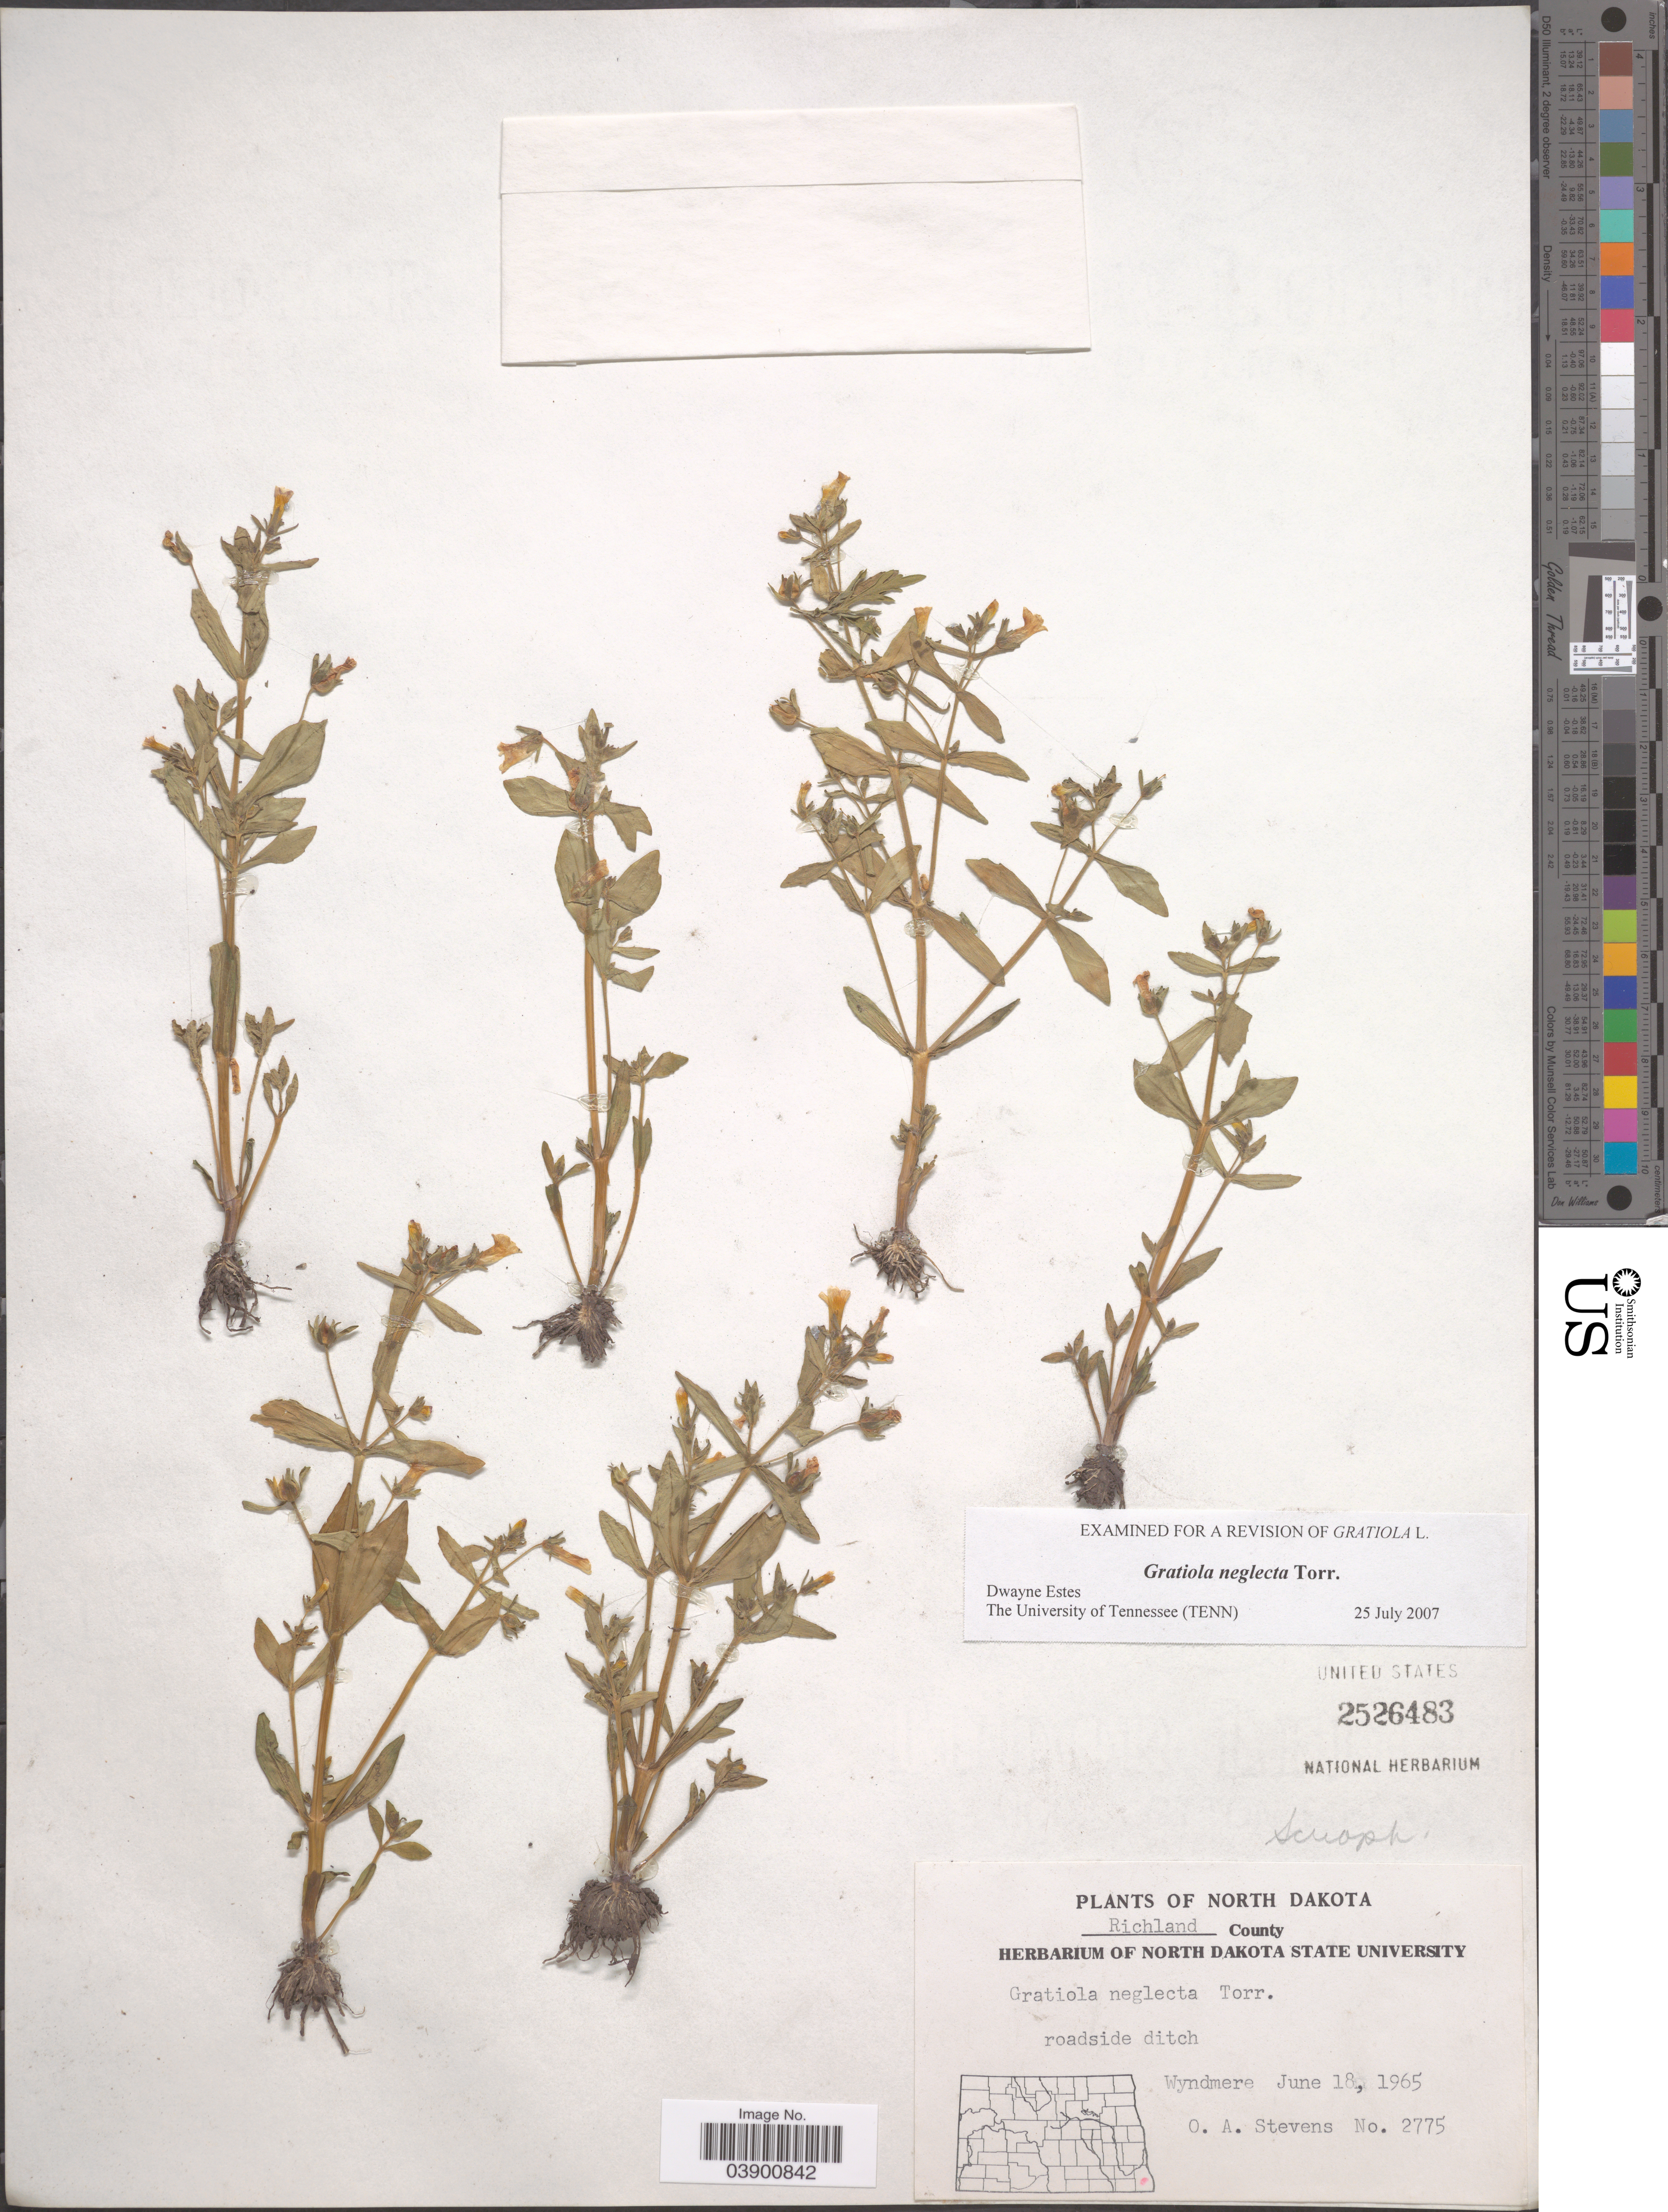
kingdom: Plantae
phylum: Tracheophyta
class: Magnoliopsida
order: Lamiales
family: Plantaginaceae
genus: Gratiola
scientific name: Gratiola neglecta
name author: Torr.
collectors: O. A. Stevens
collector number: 2775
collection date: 1965-06-18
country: United States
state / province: North Dakota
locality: Richland County. Wyndmere.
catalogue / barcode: US 2526483